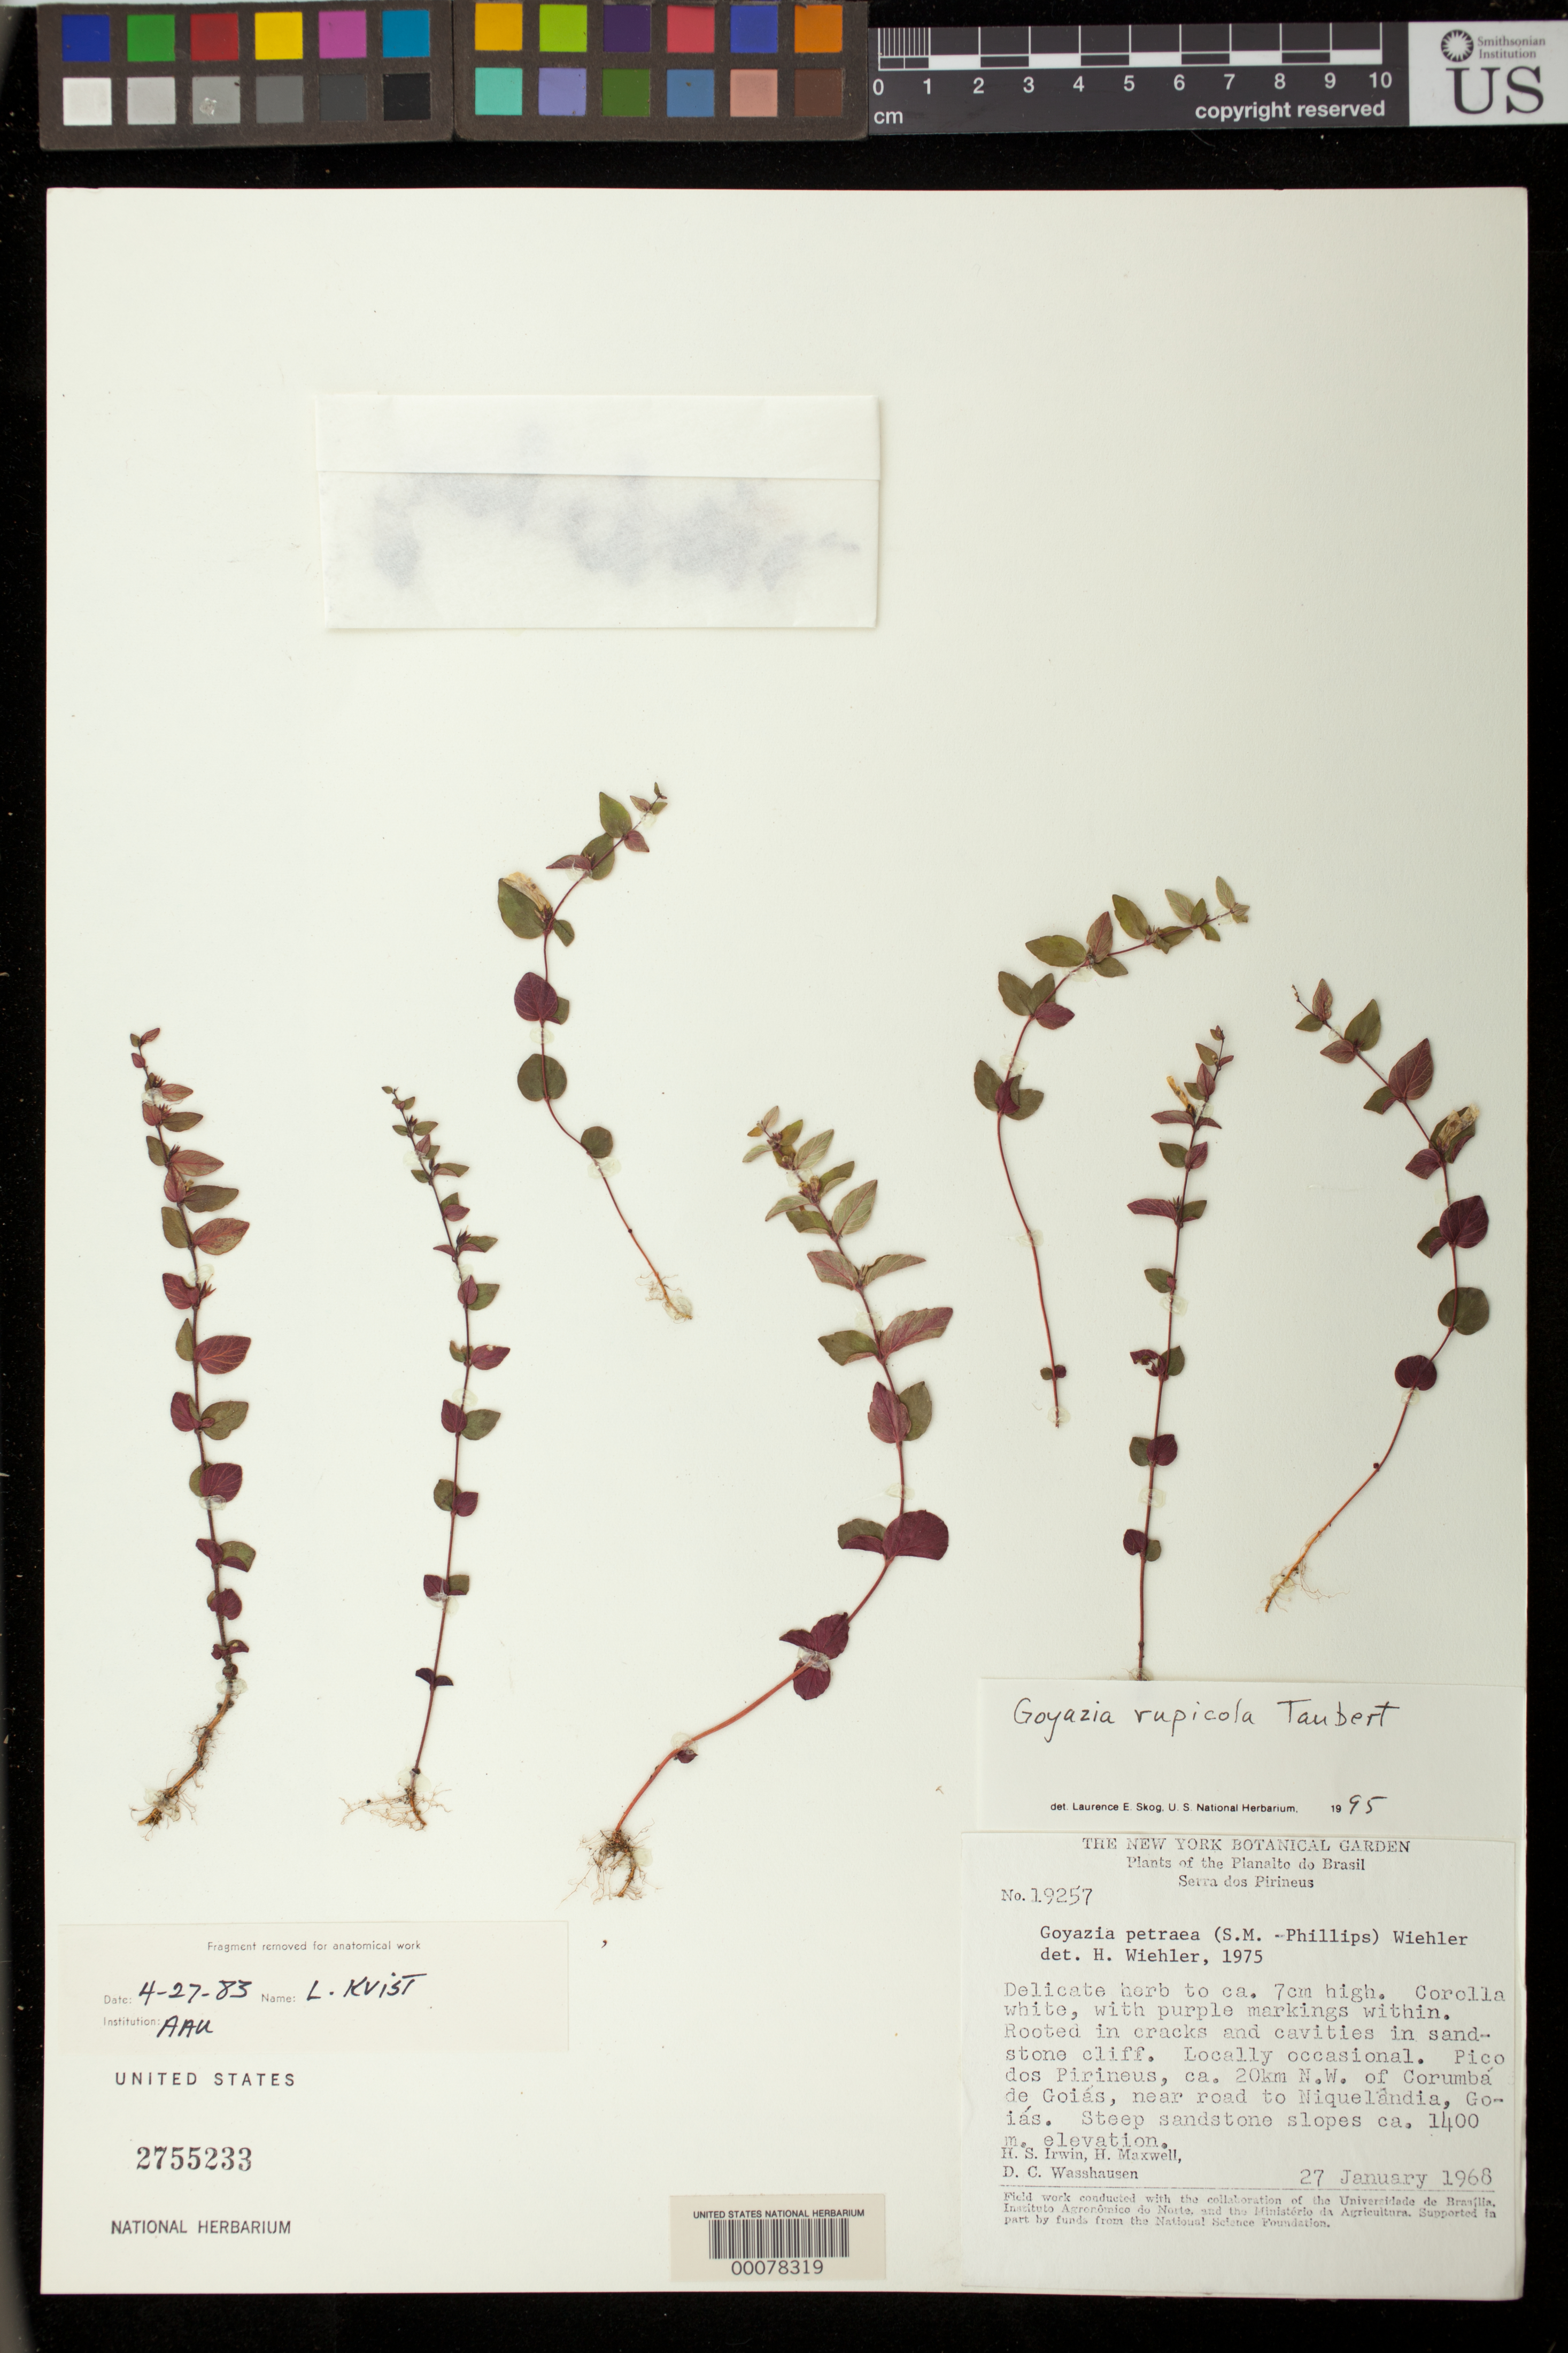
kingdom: Plantae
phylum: Tracheophyta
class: Magnoliopsida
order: Lamiales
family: Gesneriaceae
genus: Goyazia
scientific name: Goyazia rupicola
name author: Taub.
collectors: H. Irwin, H. Maxwell & D. C. Wasshausen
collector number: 19257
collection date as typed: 27 Jan 1968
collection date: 1968-01-27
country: Brazil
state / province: Goiás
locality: Pico dos Pirineus, about 20 km NW of Corumba de Goias, near road to Niquelandia, Goias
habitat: Steep sandstone slopes, locally occasional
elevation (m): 1400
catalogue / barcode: US 2755233